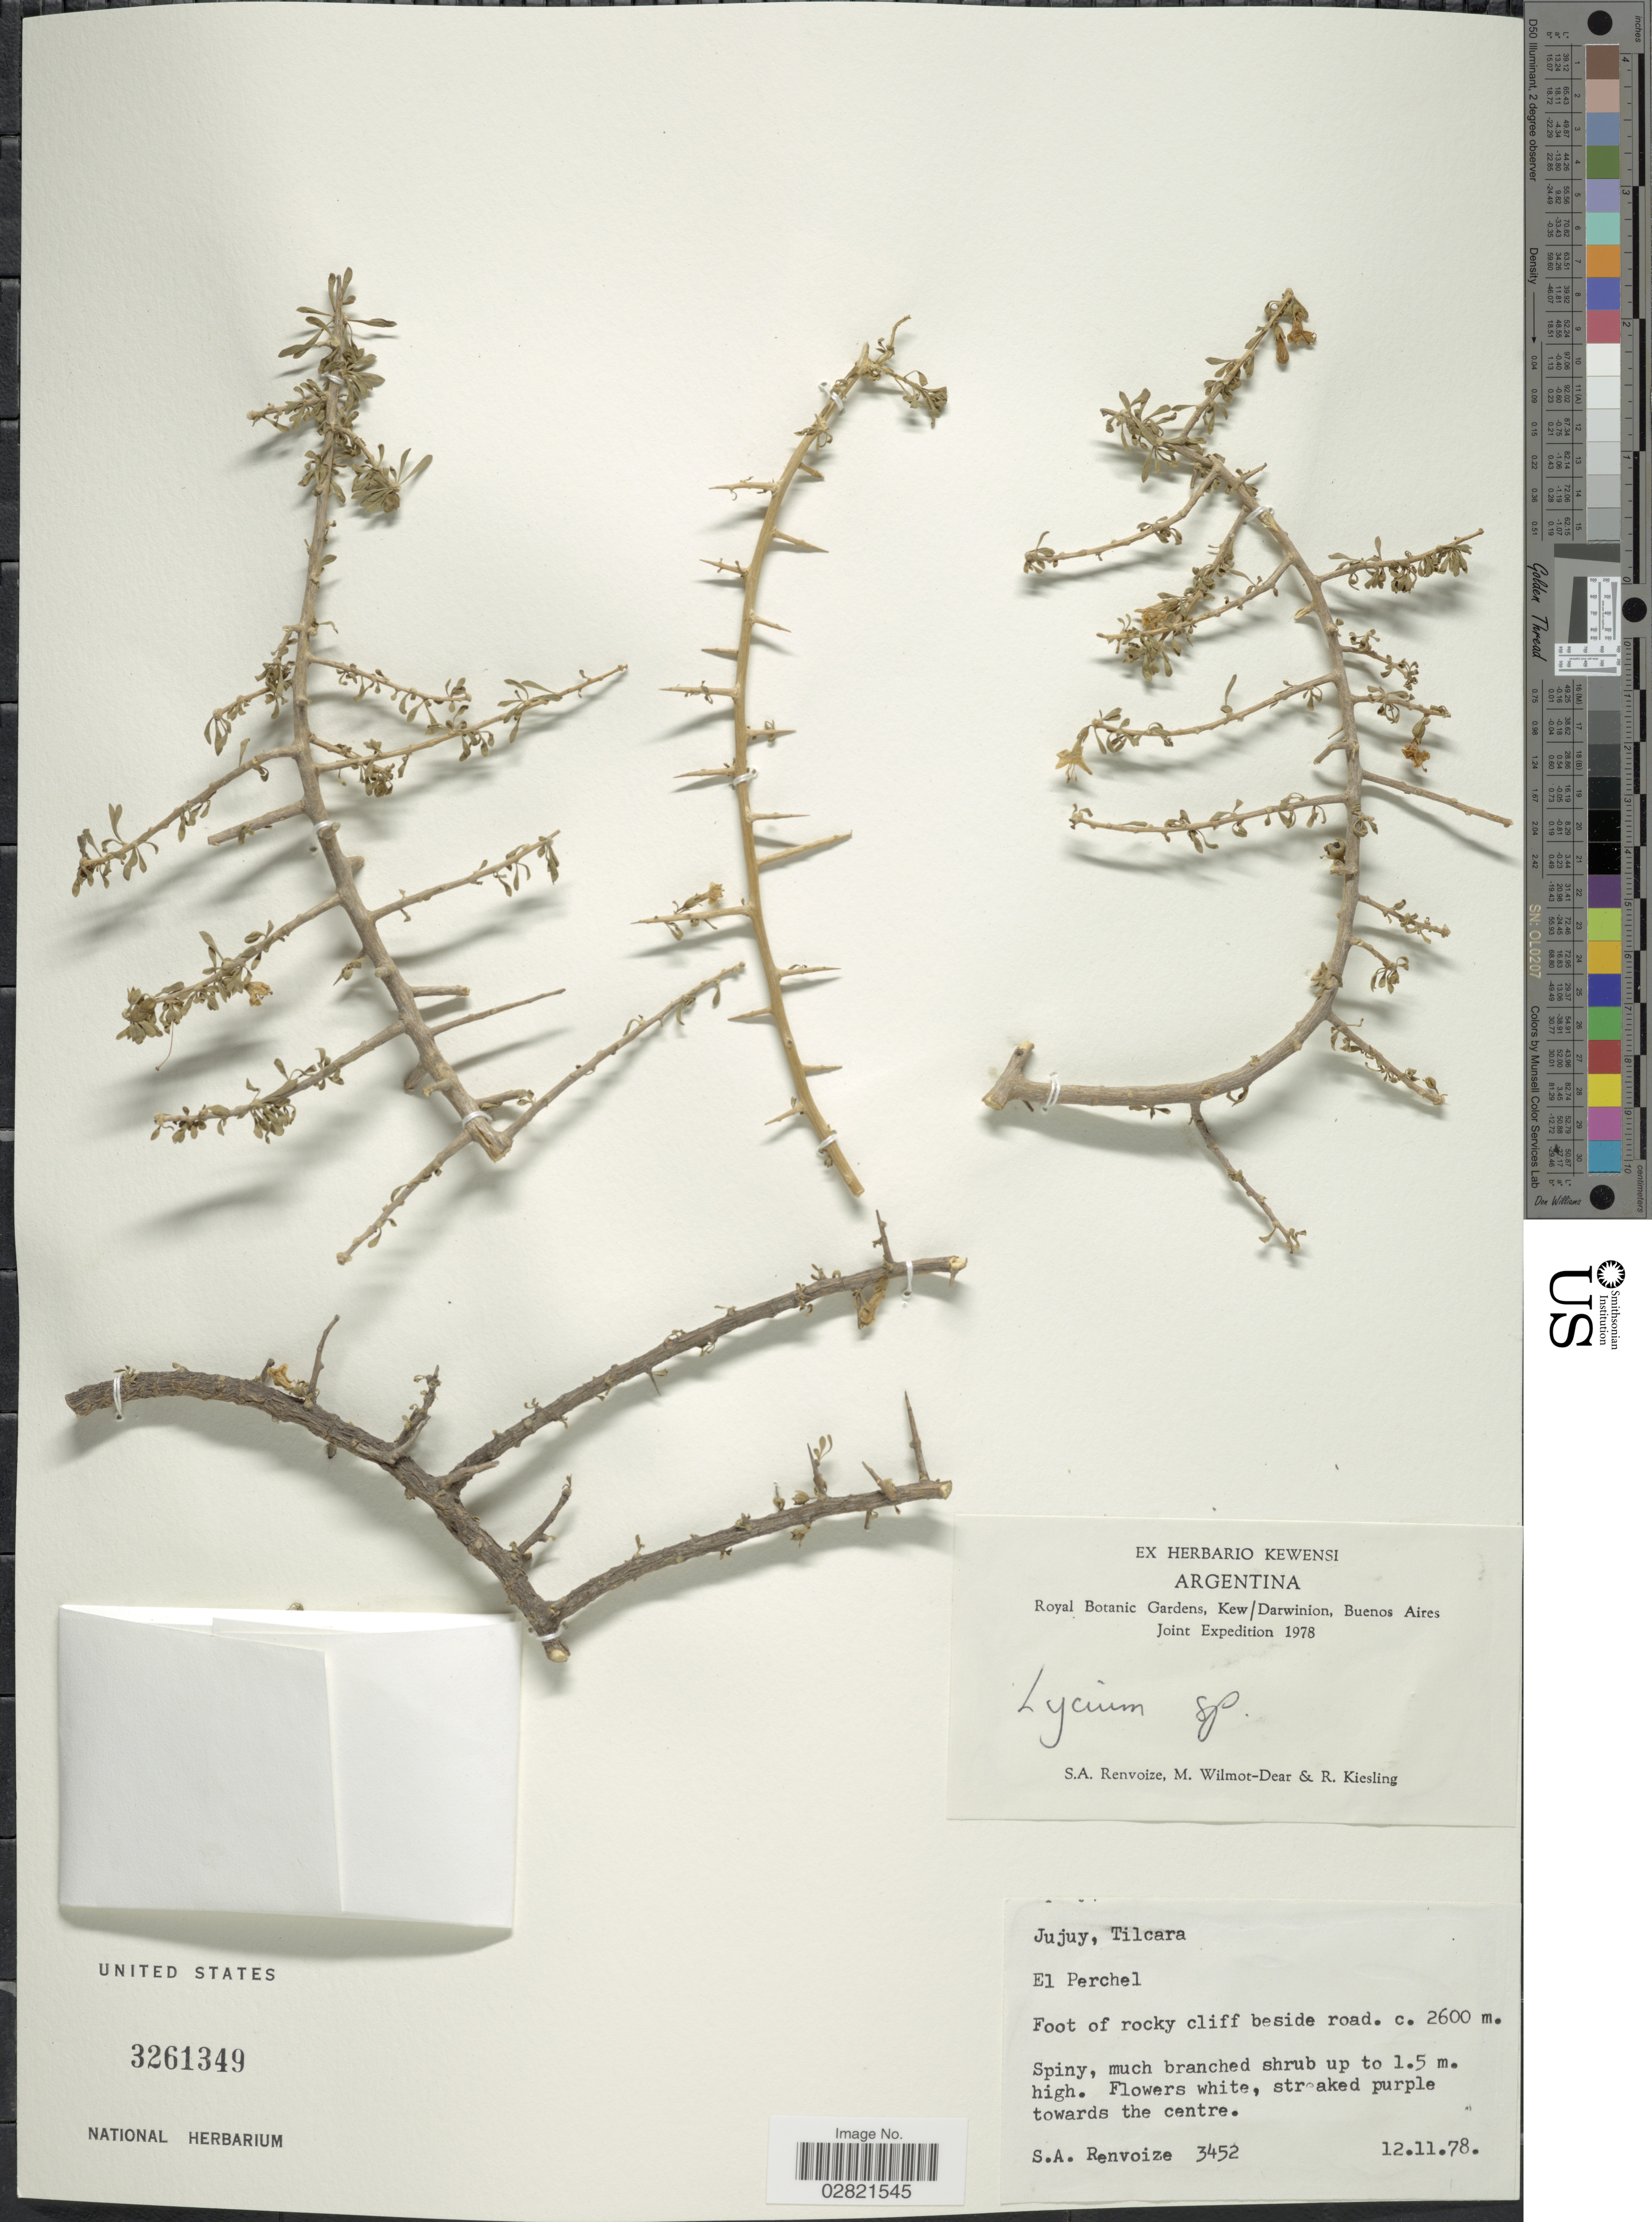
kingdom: Plantae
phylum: Tracheophyta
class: Magnoliopsida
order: Solanales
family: Solanaceae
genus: Lycium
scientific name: Lycium sp.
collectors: S. A. Renvoize, M. Wilmot-Dear & R. Kiesling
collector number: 3452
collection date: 1978-11-12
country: Argentina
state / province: Jujuy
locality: Jujuy, Tilcara. El Perchel. Foot of rocky cliff beside road.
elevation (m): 2600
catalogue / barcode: US 3261349